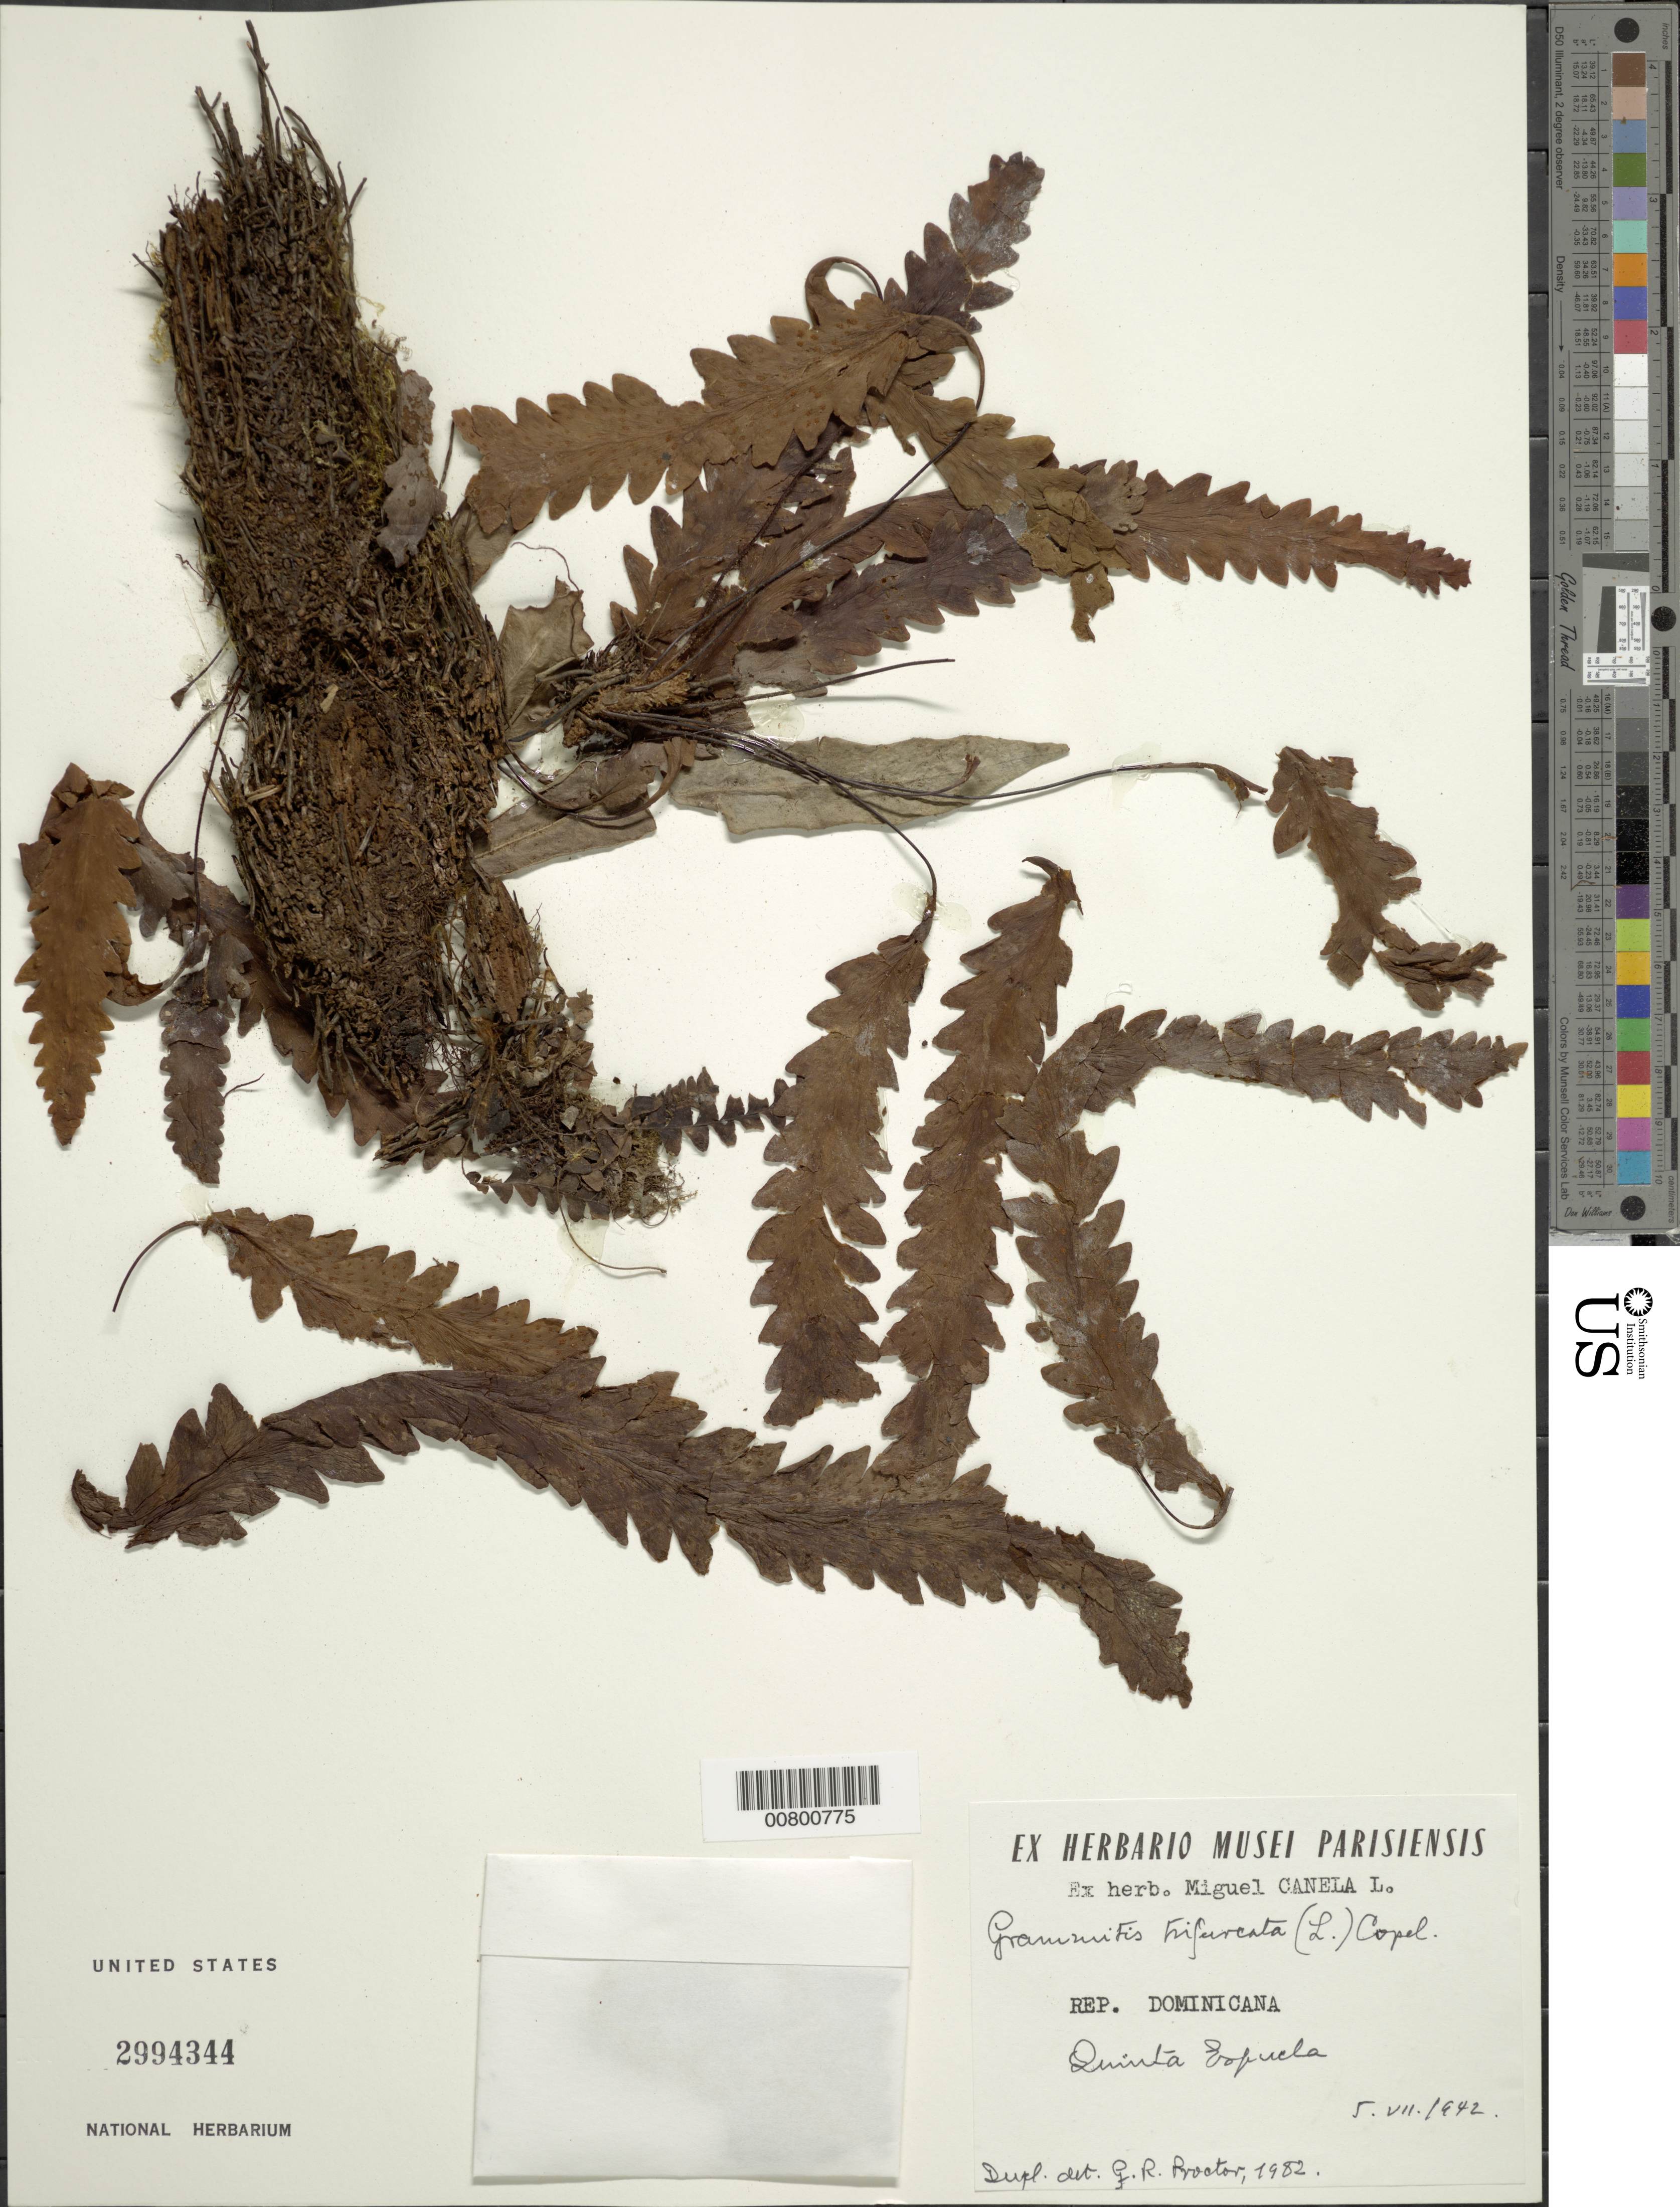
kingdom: Plantae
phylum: Tracheophyta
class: Polypodiopsida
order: Polypodiales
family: Polypodiaceae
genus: Enterosora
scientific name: Enterosora trifurcata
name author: (L.) L.E. Bishop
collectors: M. Canela Lazaro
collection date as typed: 05 Jul 1942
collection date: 1942-07-05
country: Dominican Republic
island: Hispaniola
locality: Quita Espuela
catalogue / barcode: US 2994344